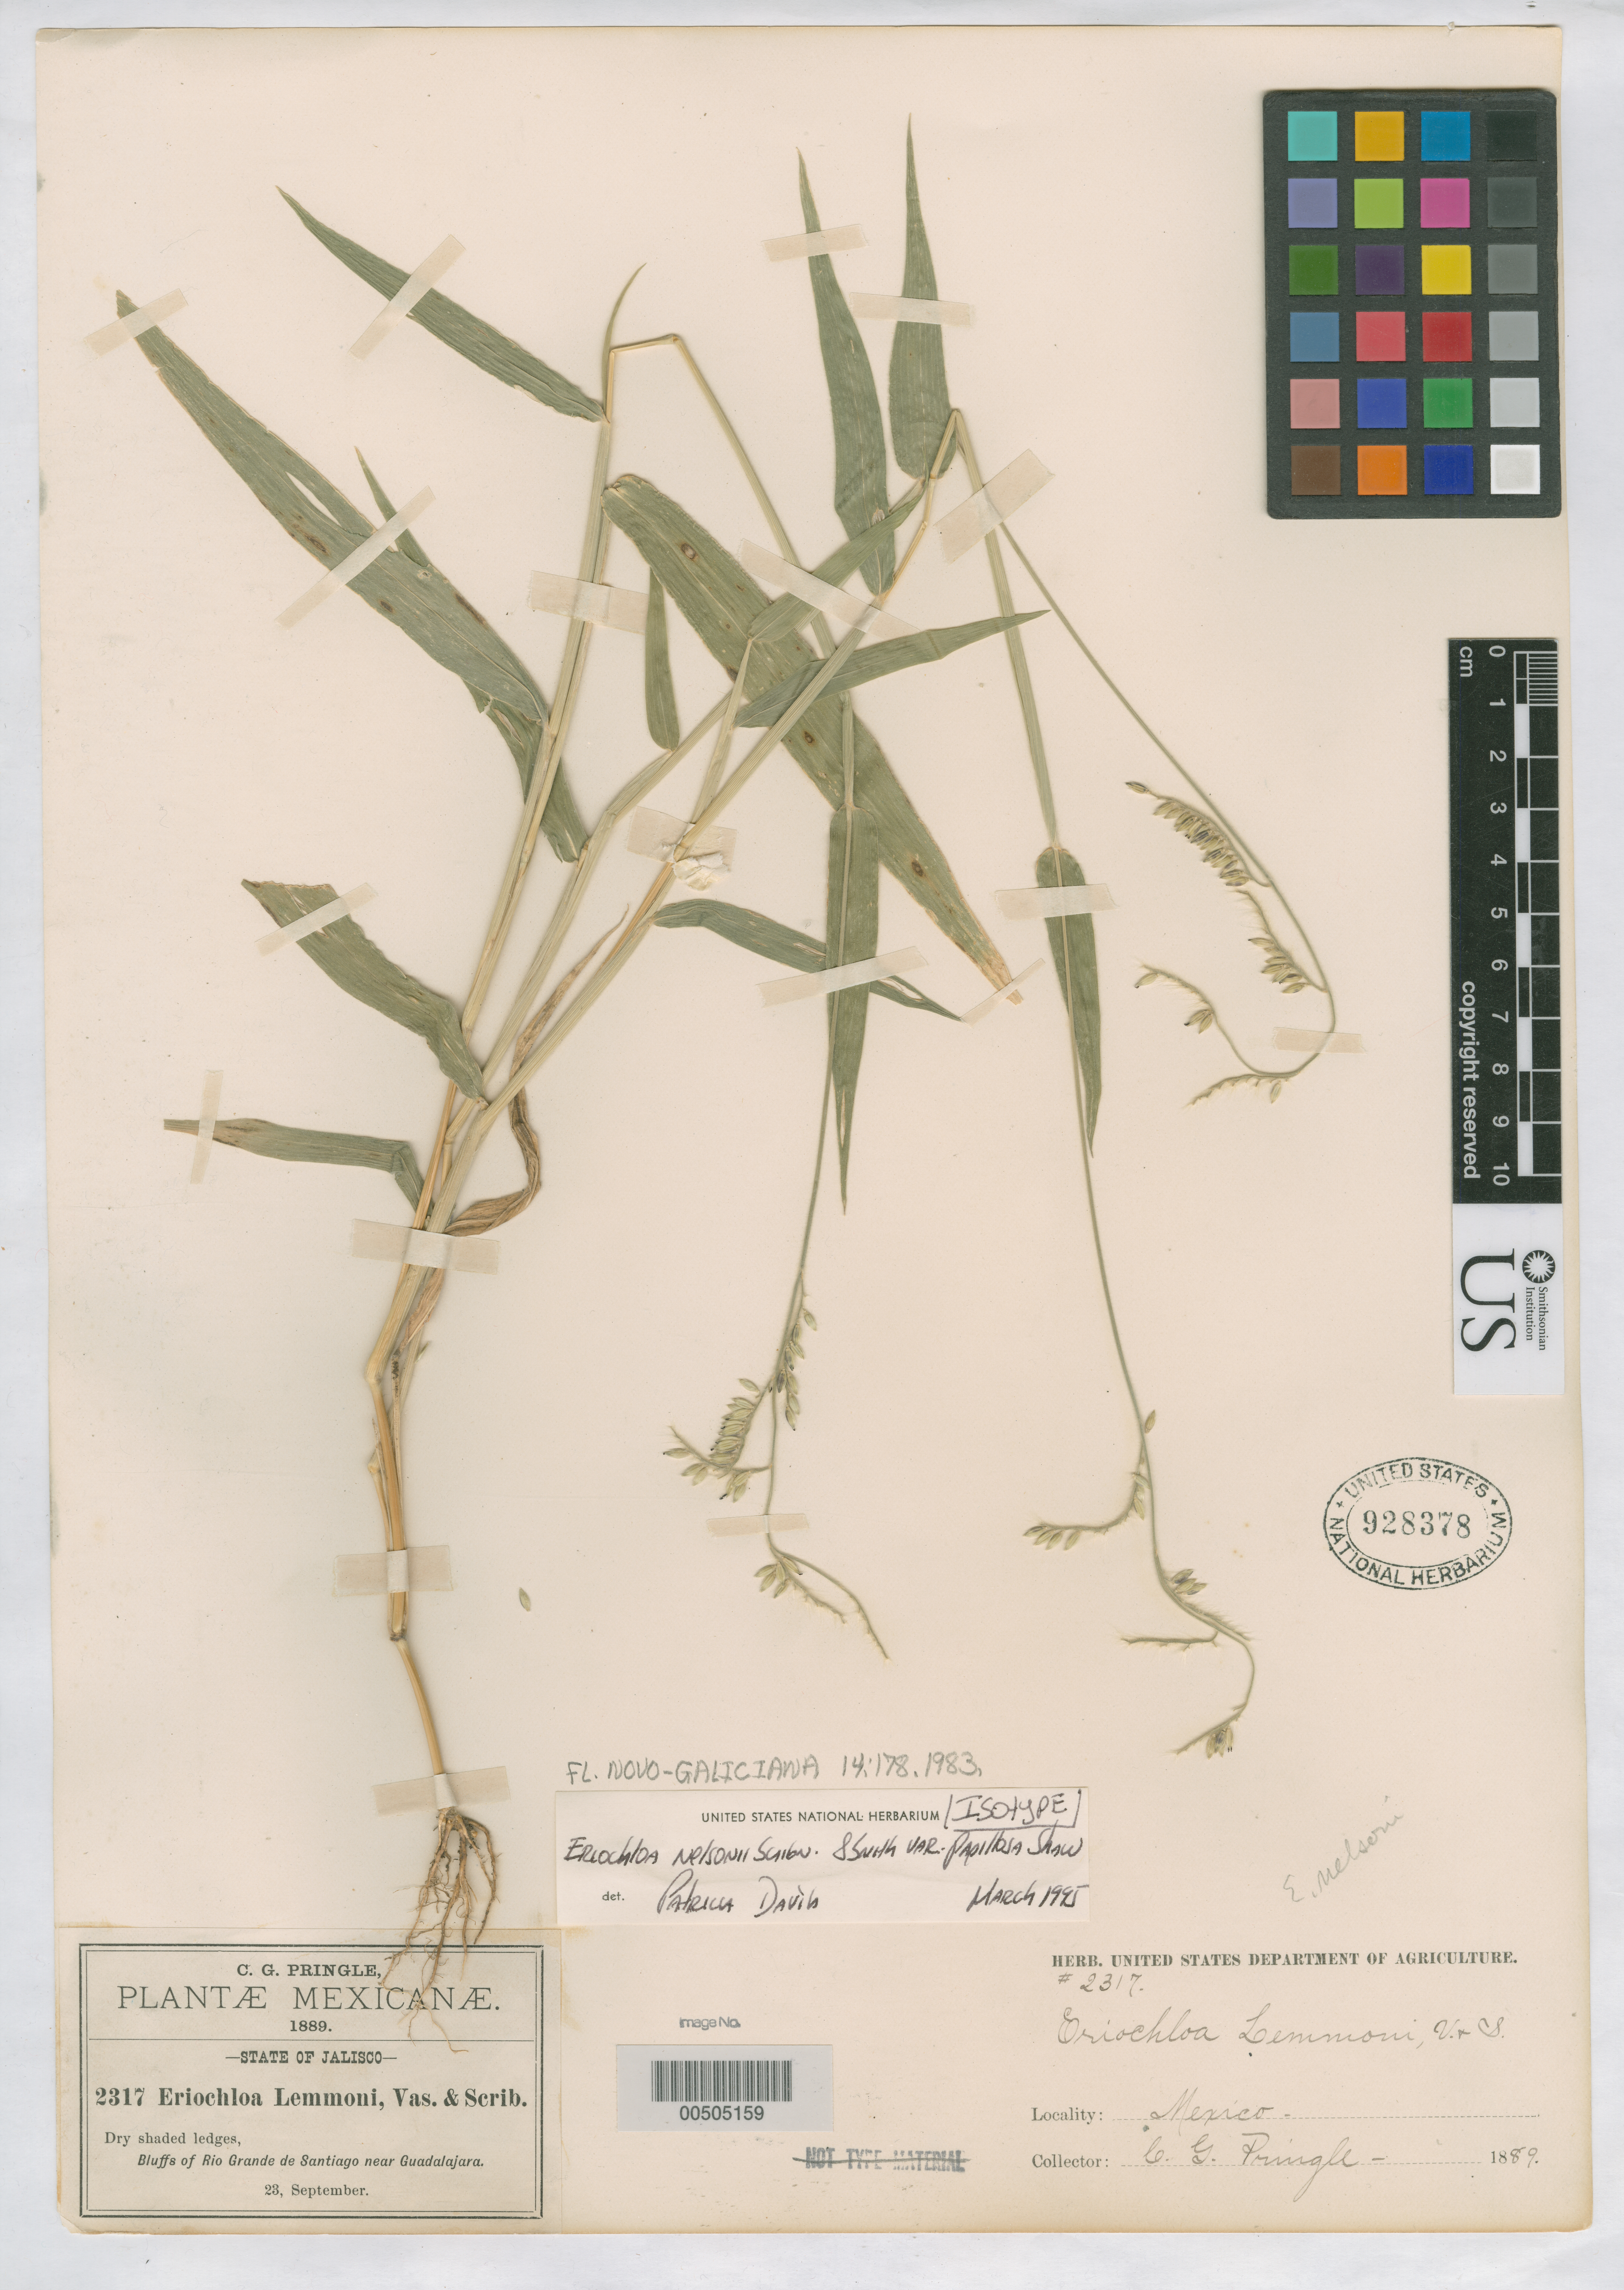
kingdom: Plantae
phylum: Tracheophyta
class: Liliopsida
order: Poales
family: Poaceae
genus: Eriochloa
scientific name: Eriochloa nelsonii var. papillosa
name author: R.B. Shaw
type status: Isotype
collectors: C. G. Pringle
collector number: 2317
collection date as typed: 23 Sep 1889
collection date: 1889-09-23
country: Mexico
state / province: Jalisco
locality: Bluffs of Rio Grande de Santiago near Guadalajara.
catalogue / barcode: US 928378